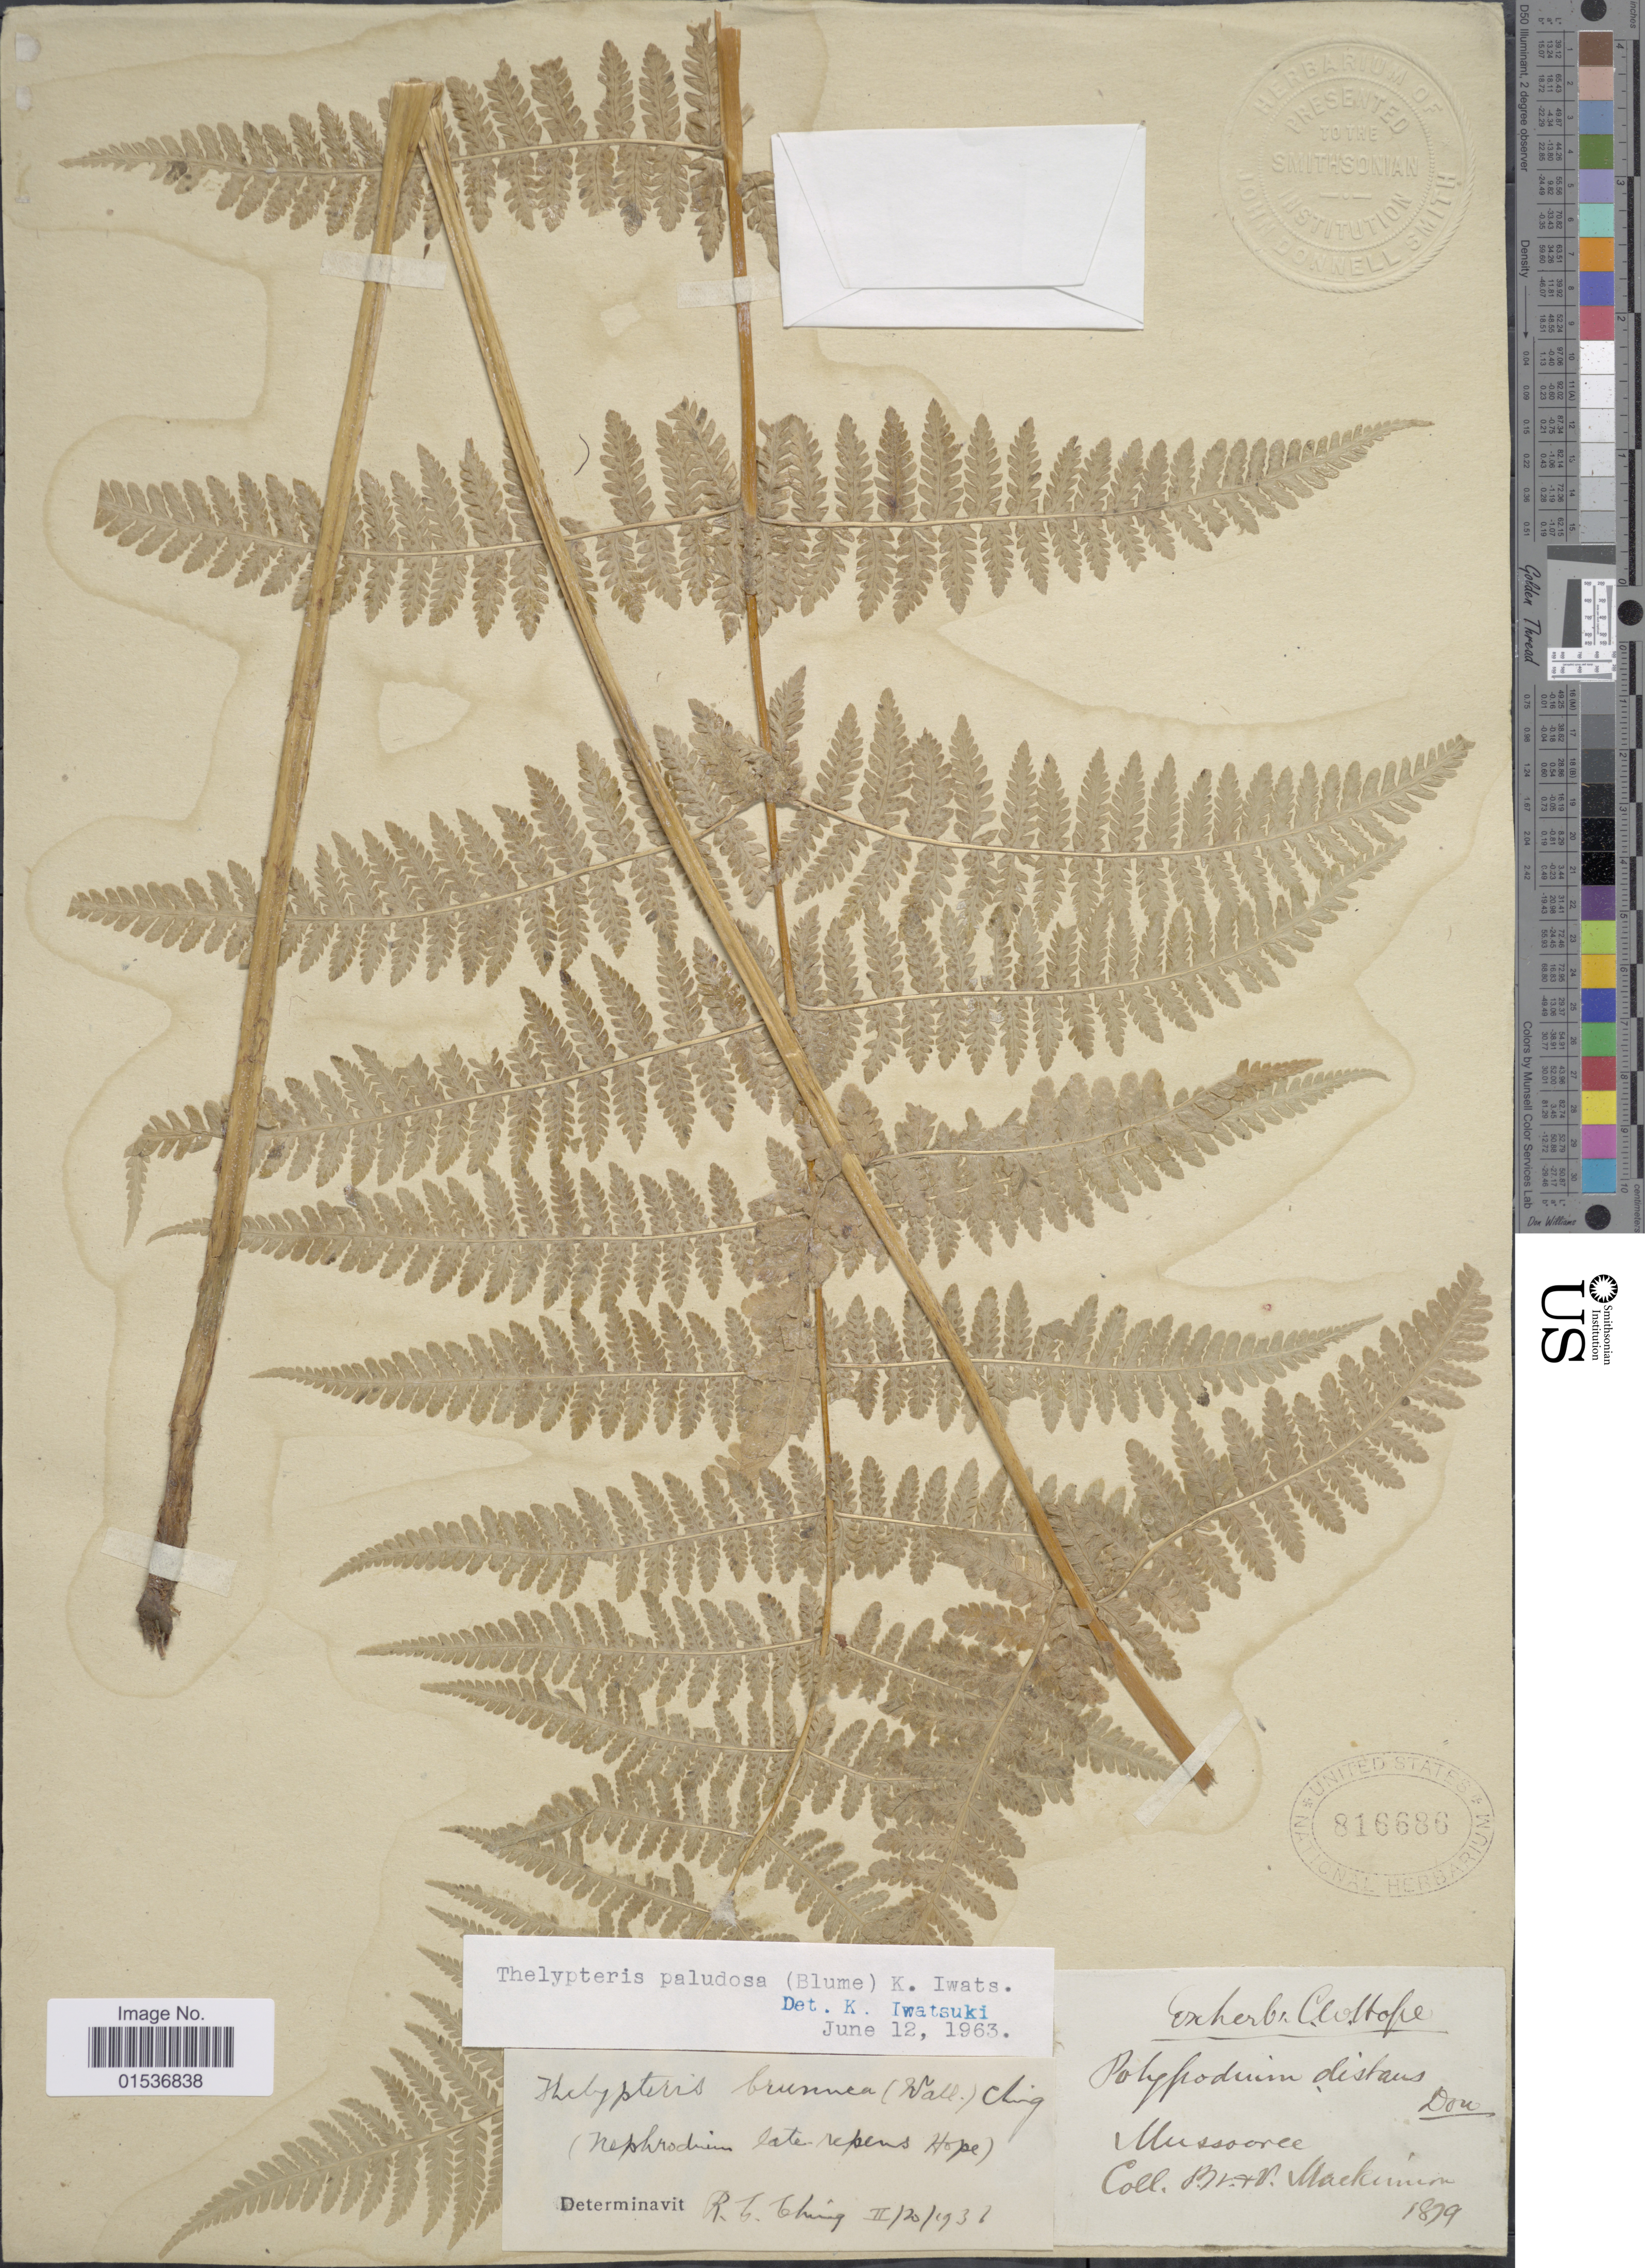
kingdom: Plantae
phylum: Tracheophyta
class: Polypodiopsida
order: Polypodiales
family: Thelypteridaceae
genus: Pseudophegopteris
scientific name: Pseudophegopteris pyrrhorachis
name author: (Kunze) Ching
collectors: P. Mackinnon & V. Mackinnon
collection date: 1879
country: India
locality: Mussooree.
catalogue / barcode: US 816686